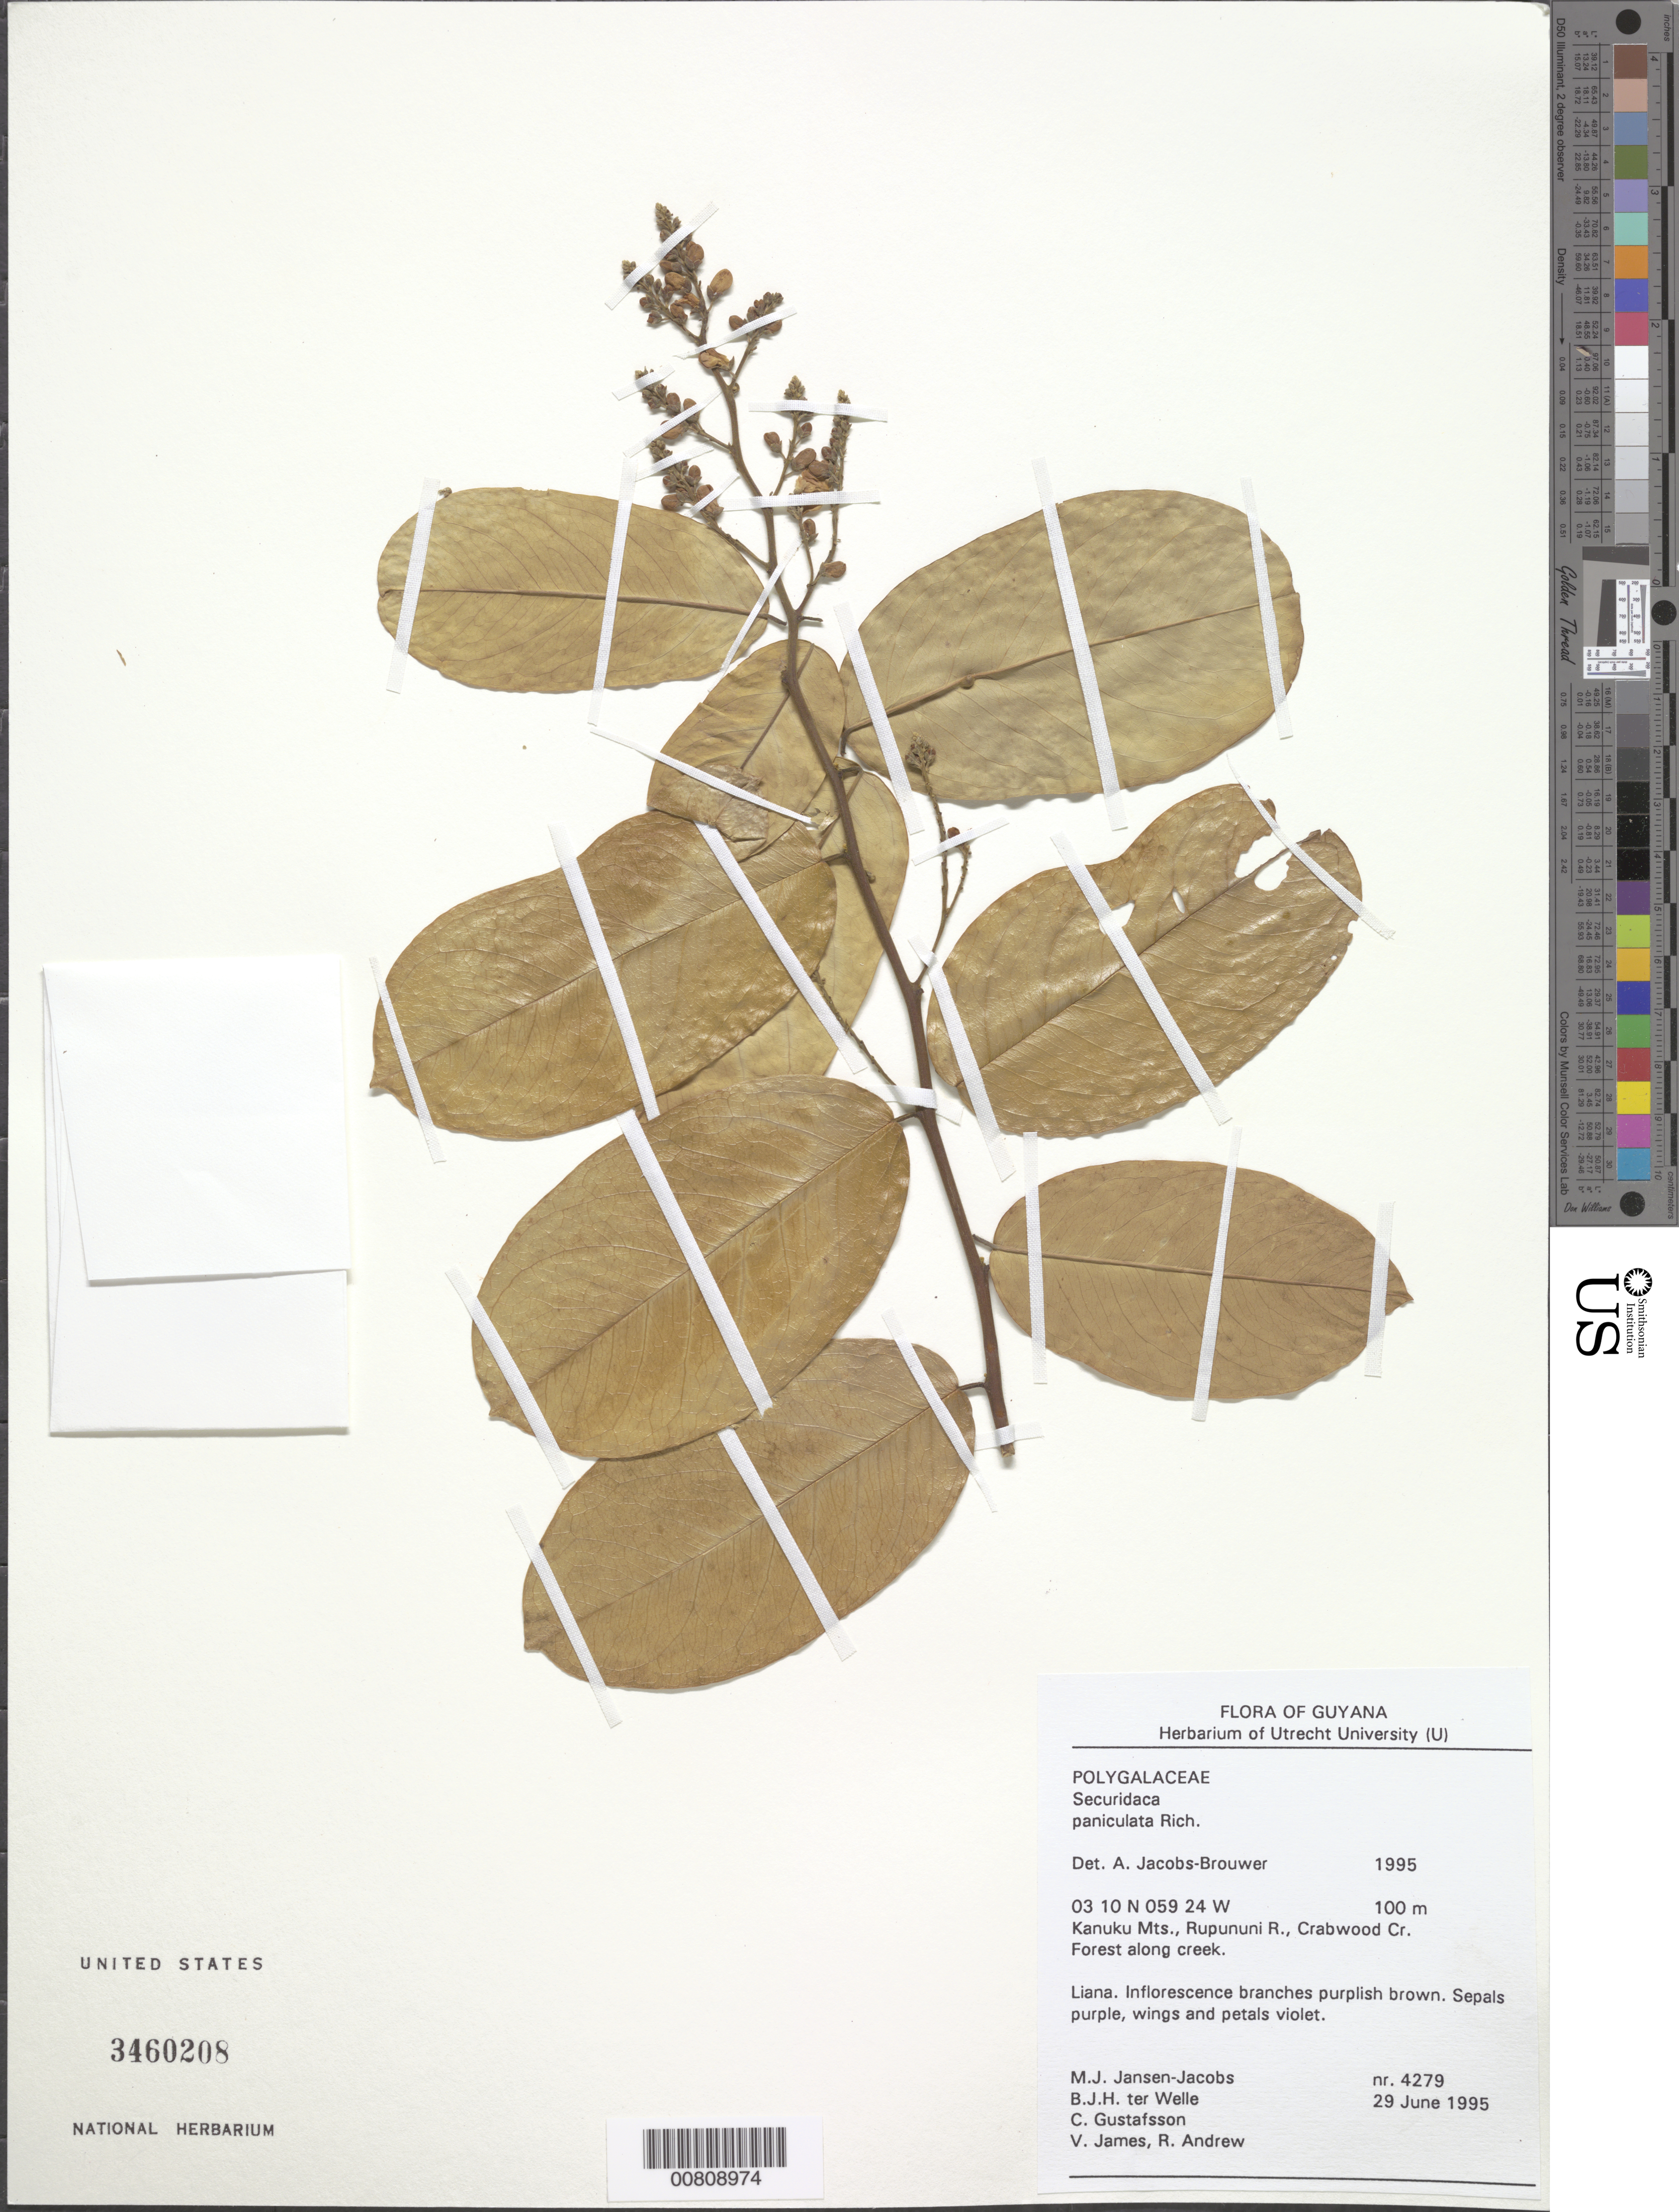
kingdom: Plantae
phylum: Tracheophyta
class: Magnoliopsida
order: Fabales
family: Polygalaceae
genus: Securidaca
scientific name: Securidaca paniculata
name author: Rich.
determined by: Jacobs-Brouwer, A.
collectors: M. J. Jansen-Jacobs, B. Welle, C. G. Gustafsson, V. James & R. Andrew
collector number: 4279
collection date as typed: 29-Jun-95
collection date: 1995-06-29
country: Guyana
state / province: U. Takutu-U. Essequibo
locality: Crabwood Creek, Rupununi River, Kanuku Mts.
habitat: Forest along creek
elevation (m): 100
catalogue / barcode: US 3460208